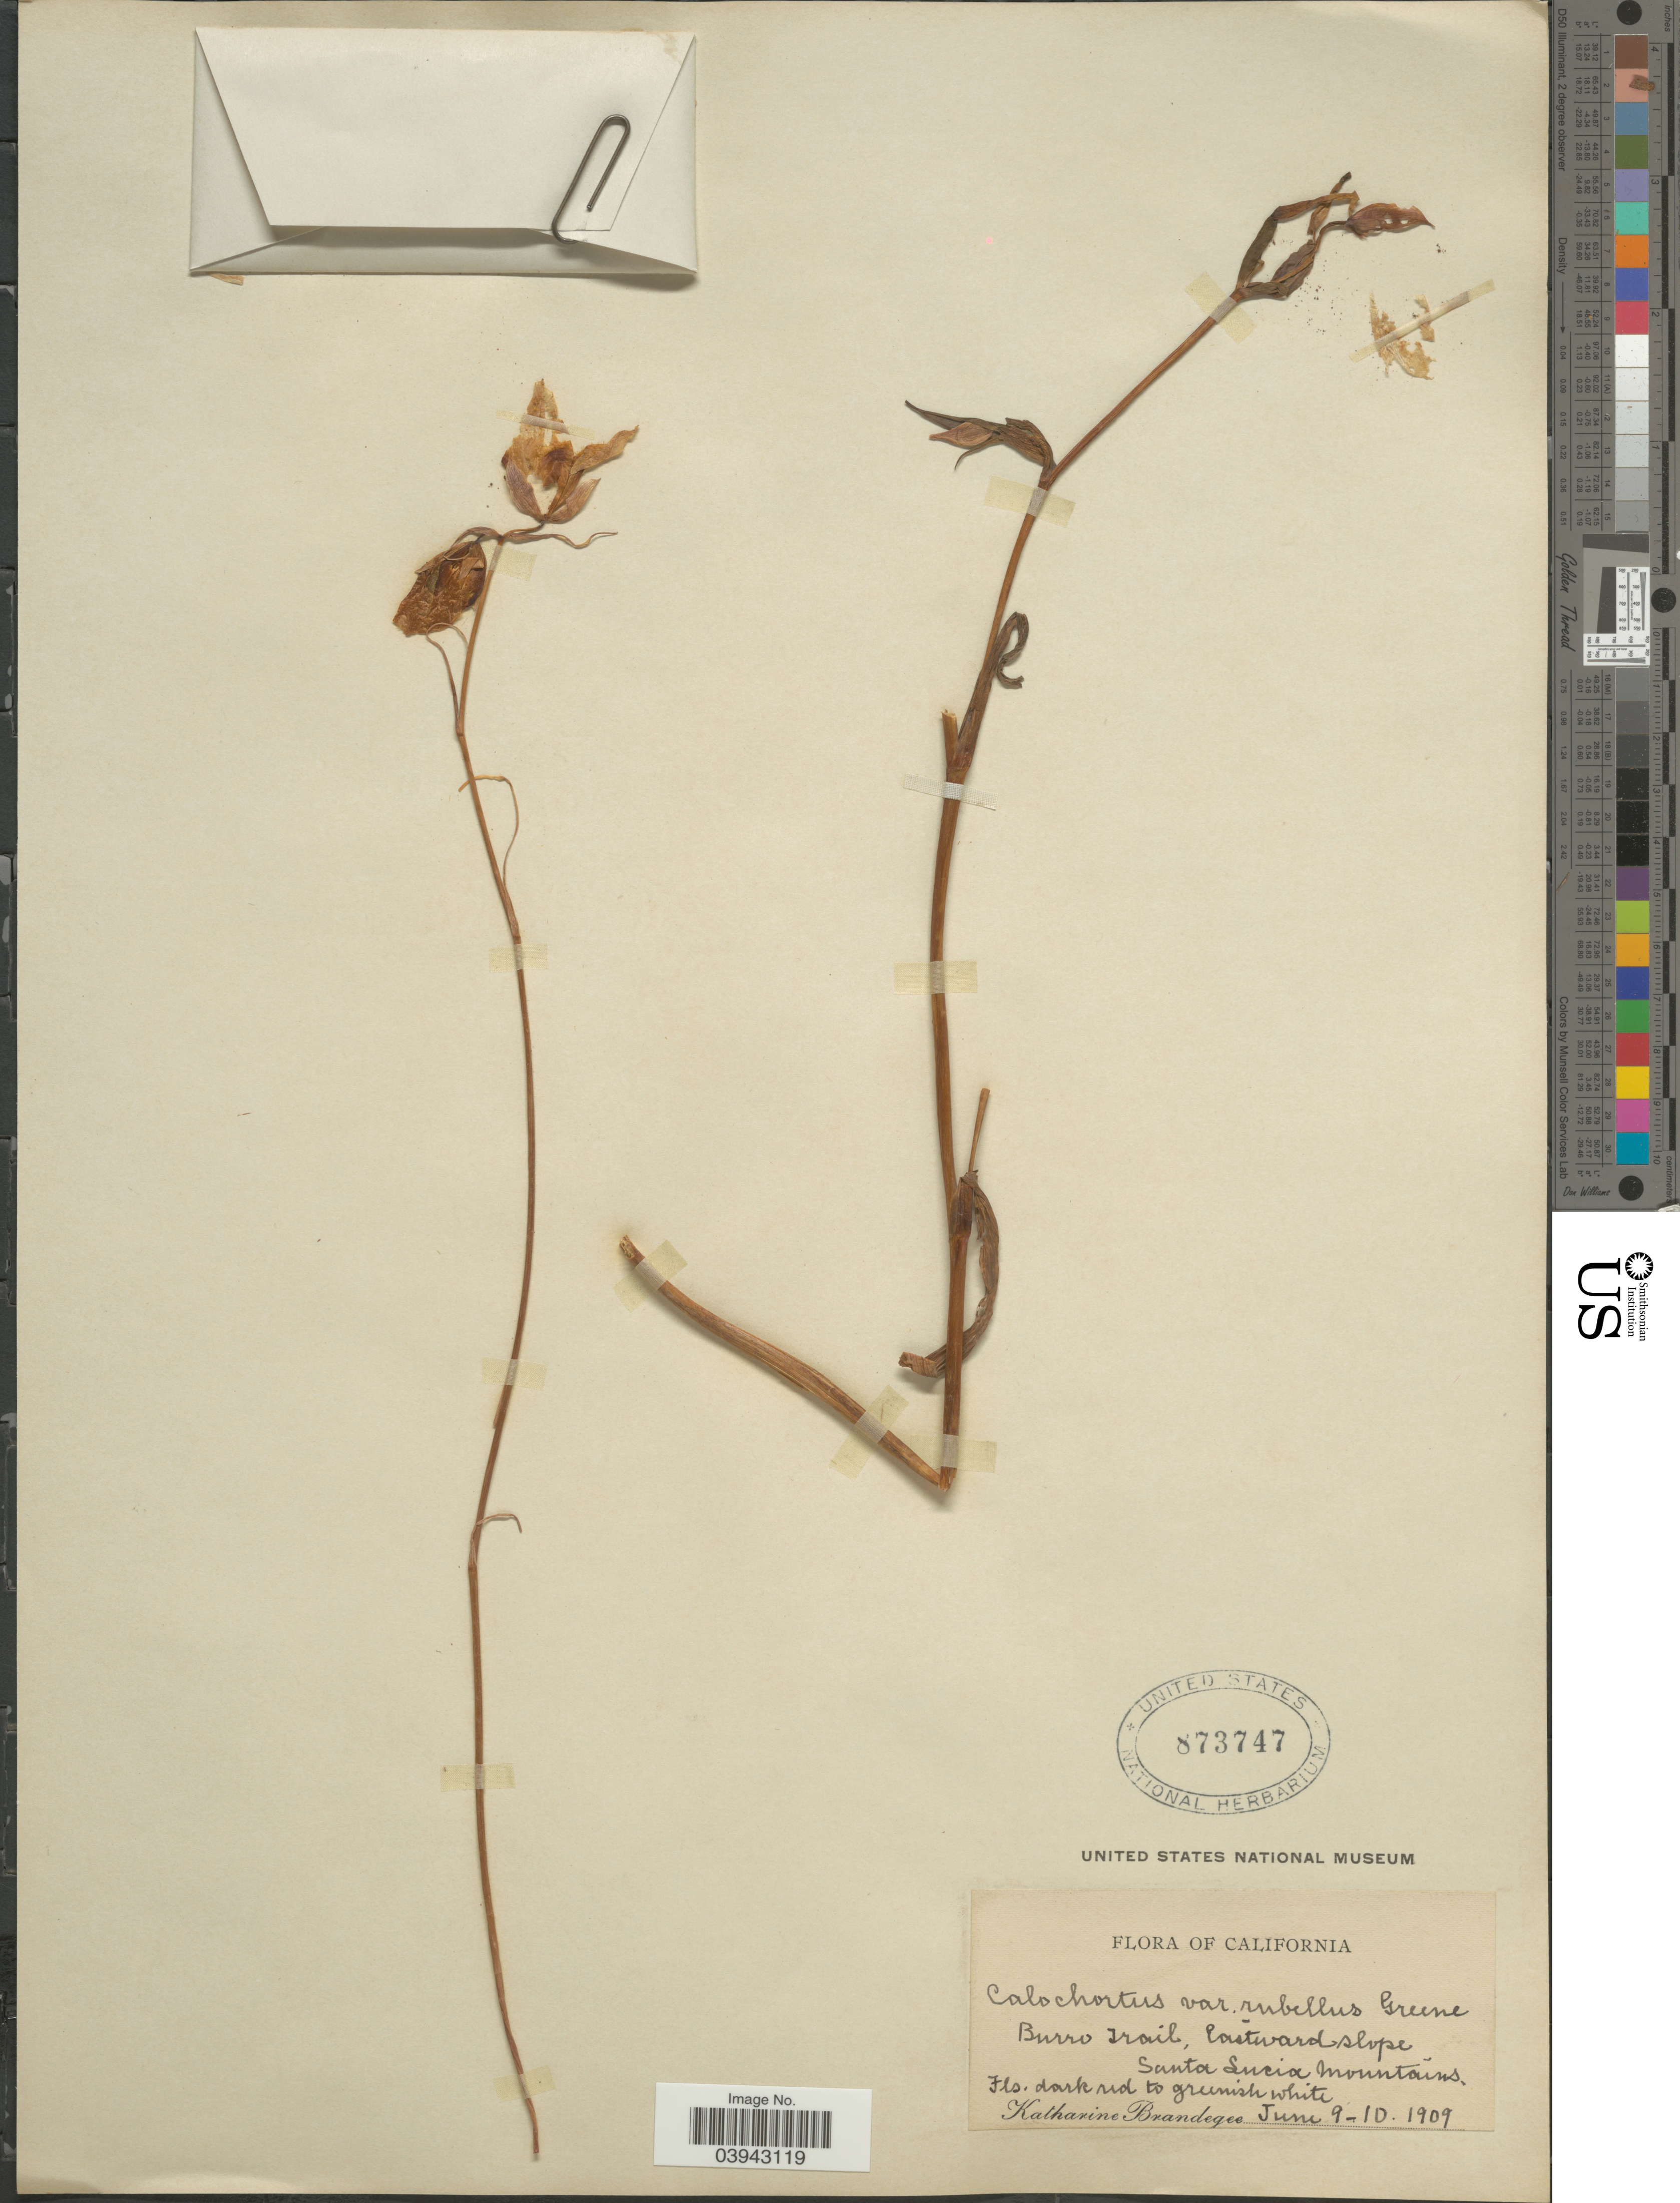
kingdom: Plantae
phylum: Tracheophyta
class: Liliopsida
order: Liliales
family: Liliaceae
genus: Calochortus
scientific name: Calochortus sp.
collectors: M. K. Brandegee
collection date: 1909-06-09/1909-06-10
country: United States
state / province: California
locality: Burro Trail, Eastward slope. Santa Lucia Mountains.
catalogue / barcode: US 873747